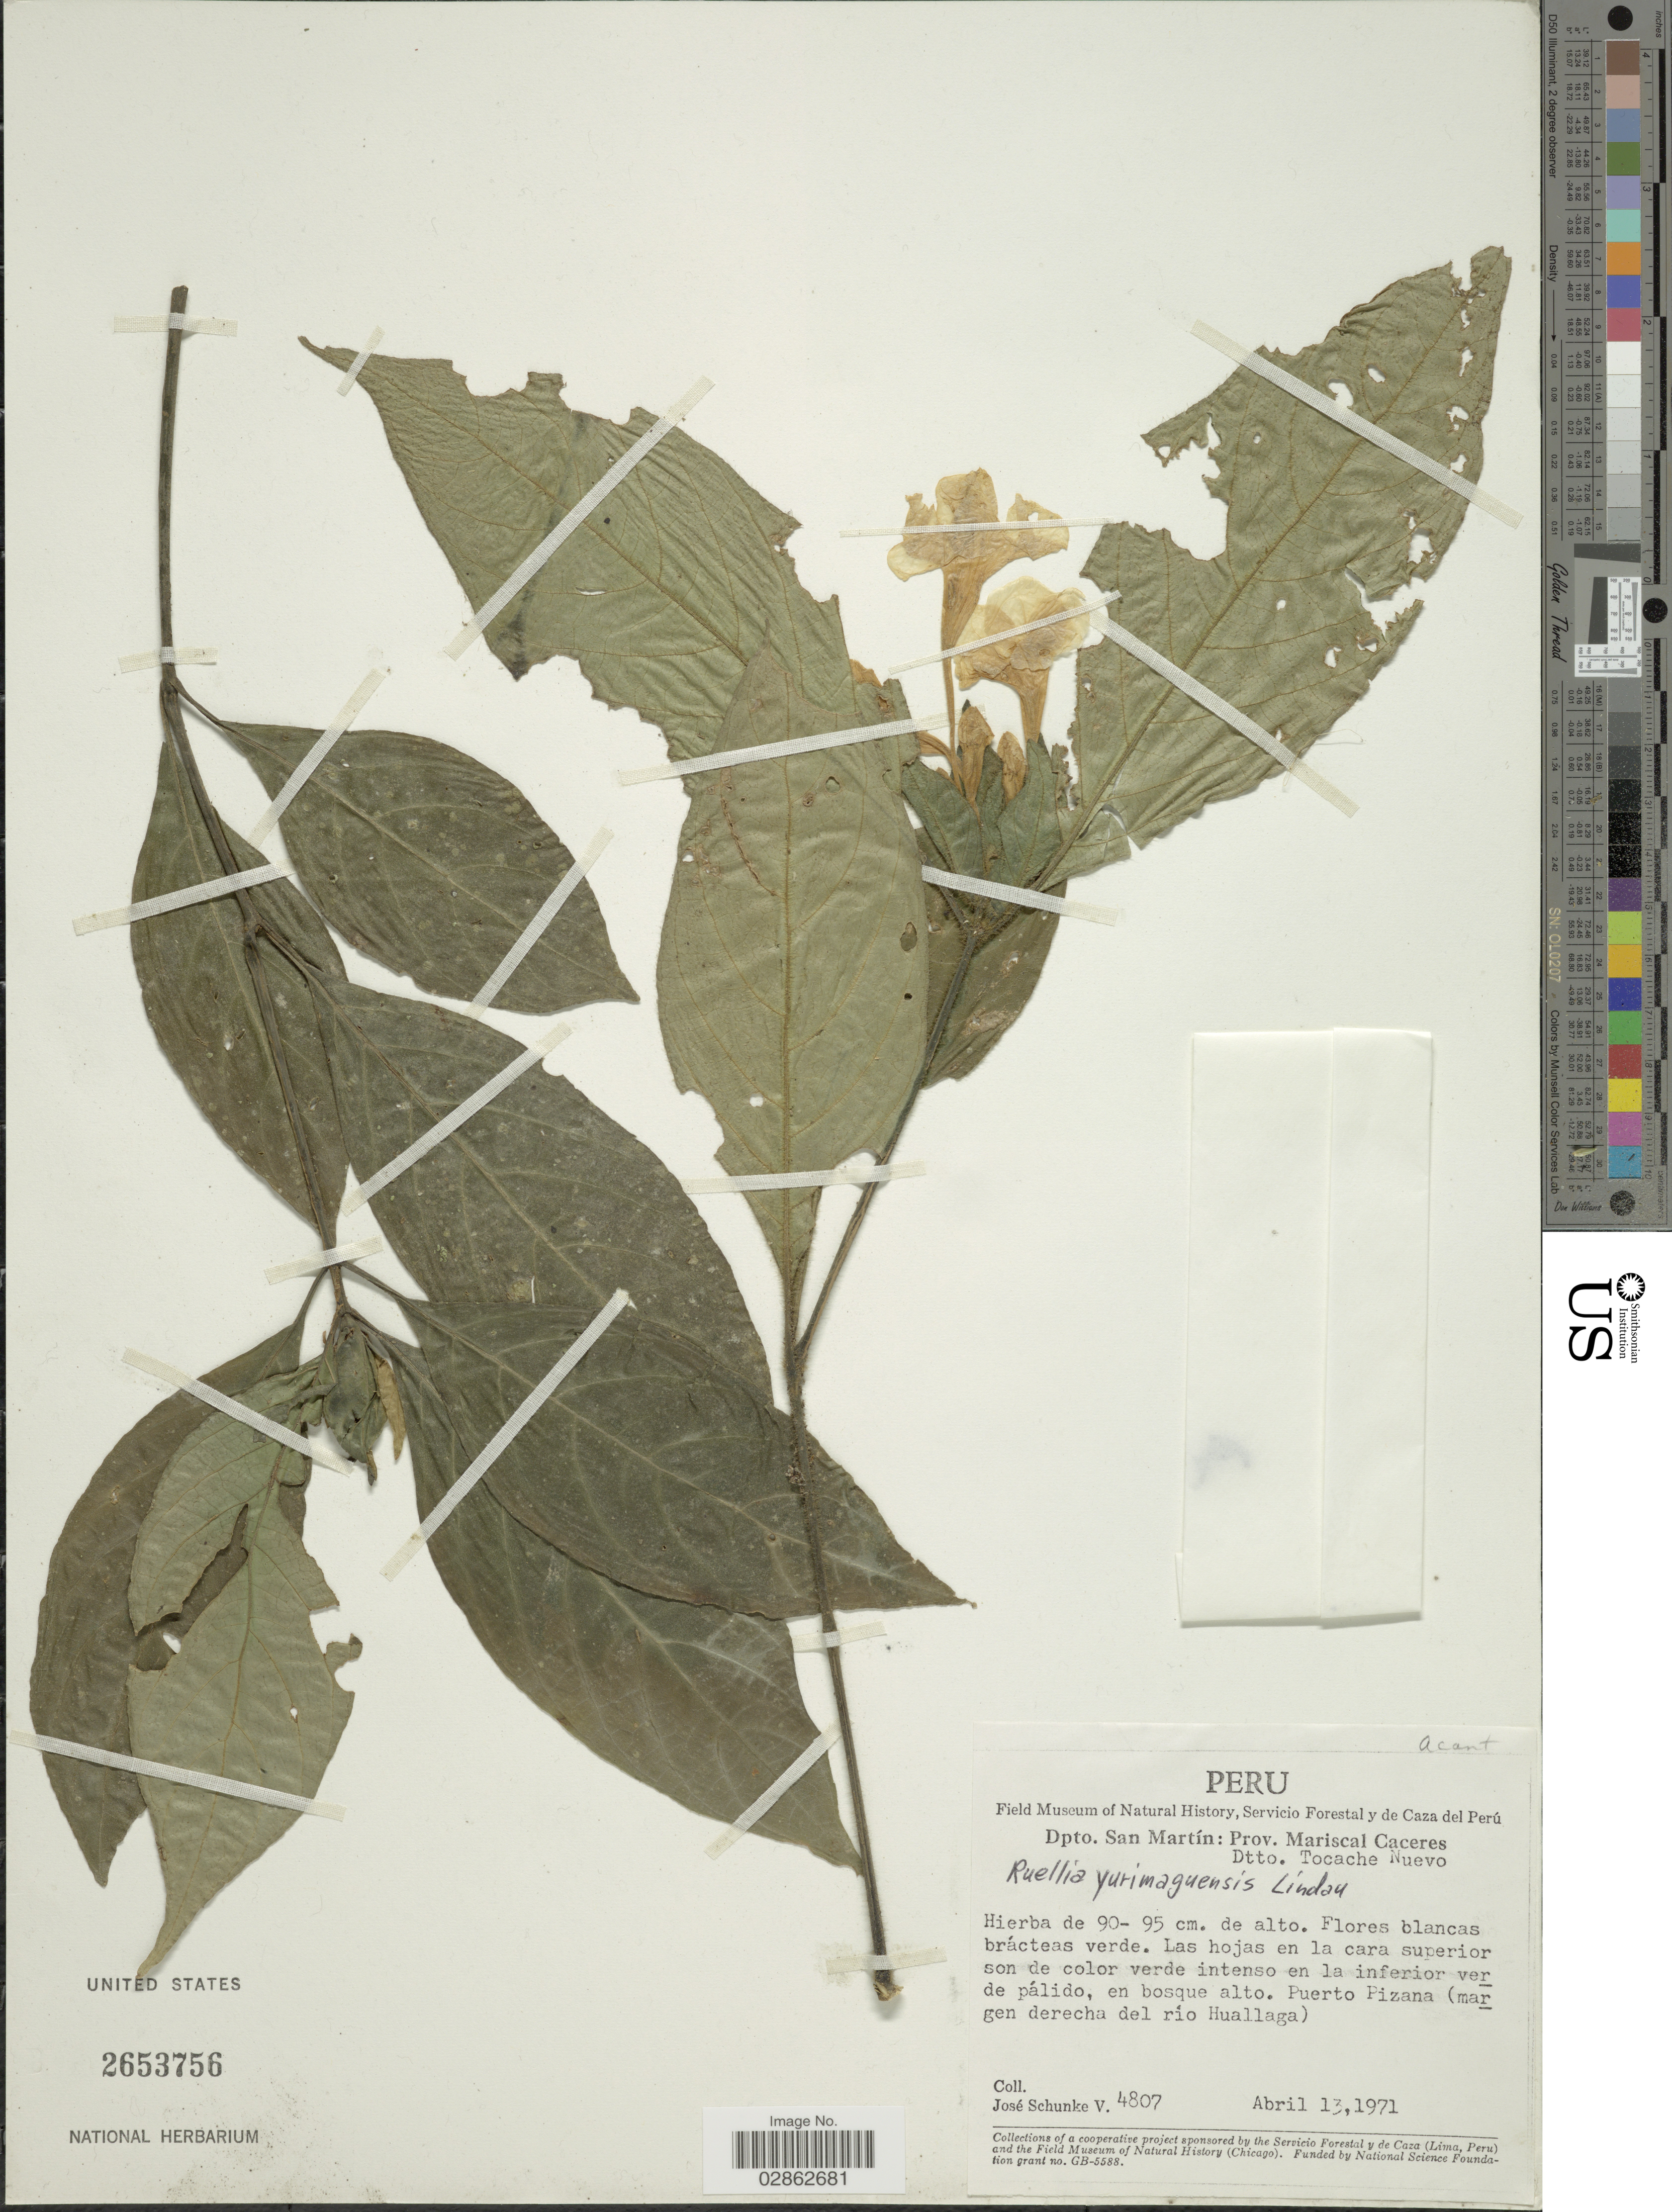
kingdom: Plantae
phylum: Tracheophyta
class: Magnoliopsida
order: Lamiales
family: Acanthaceae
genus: Ruellia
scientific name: Ruellia yurimaguensis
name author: Lindau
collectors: J. Schunke Vigo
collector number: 4807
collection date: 1971-04-13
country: Peru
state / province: San Martín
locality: Dpto. San Martín: Prov. Mariscal Caceres. Dtto. Tocache Nuevo. Puerto Pizana (margen derecha del río Huallaga).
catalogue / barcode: US 2653756